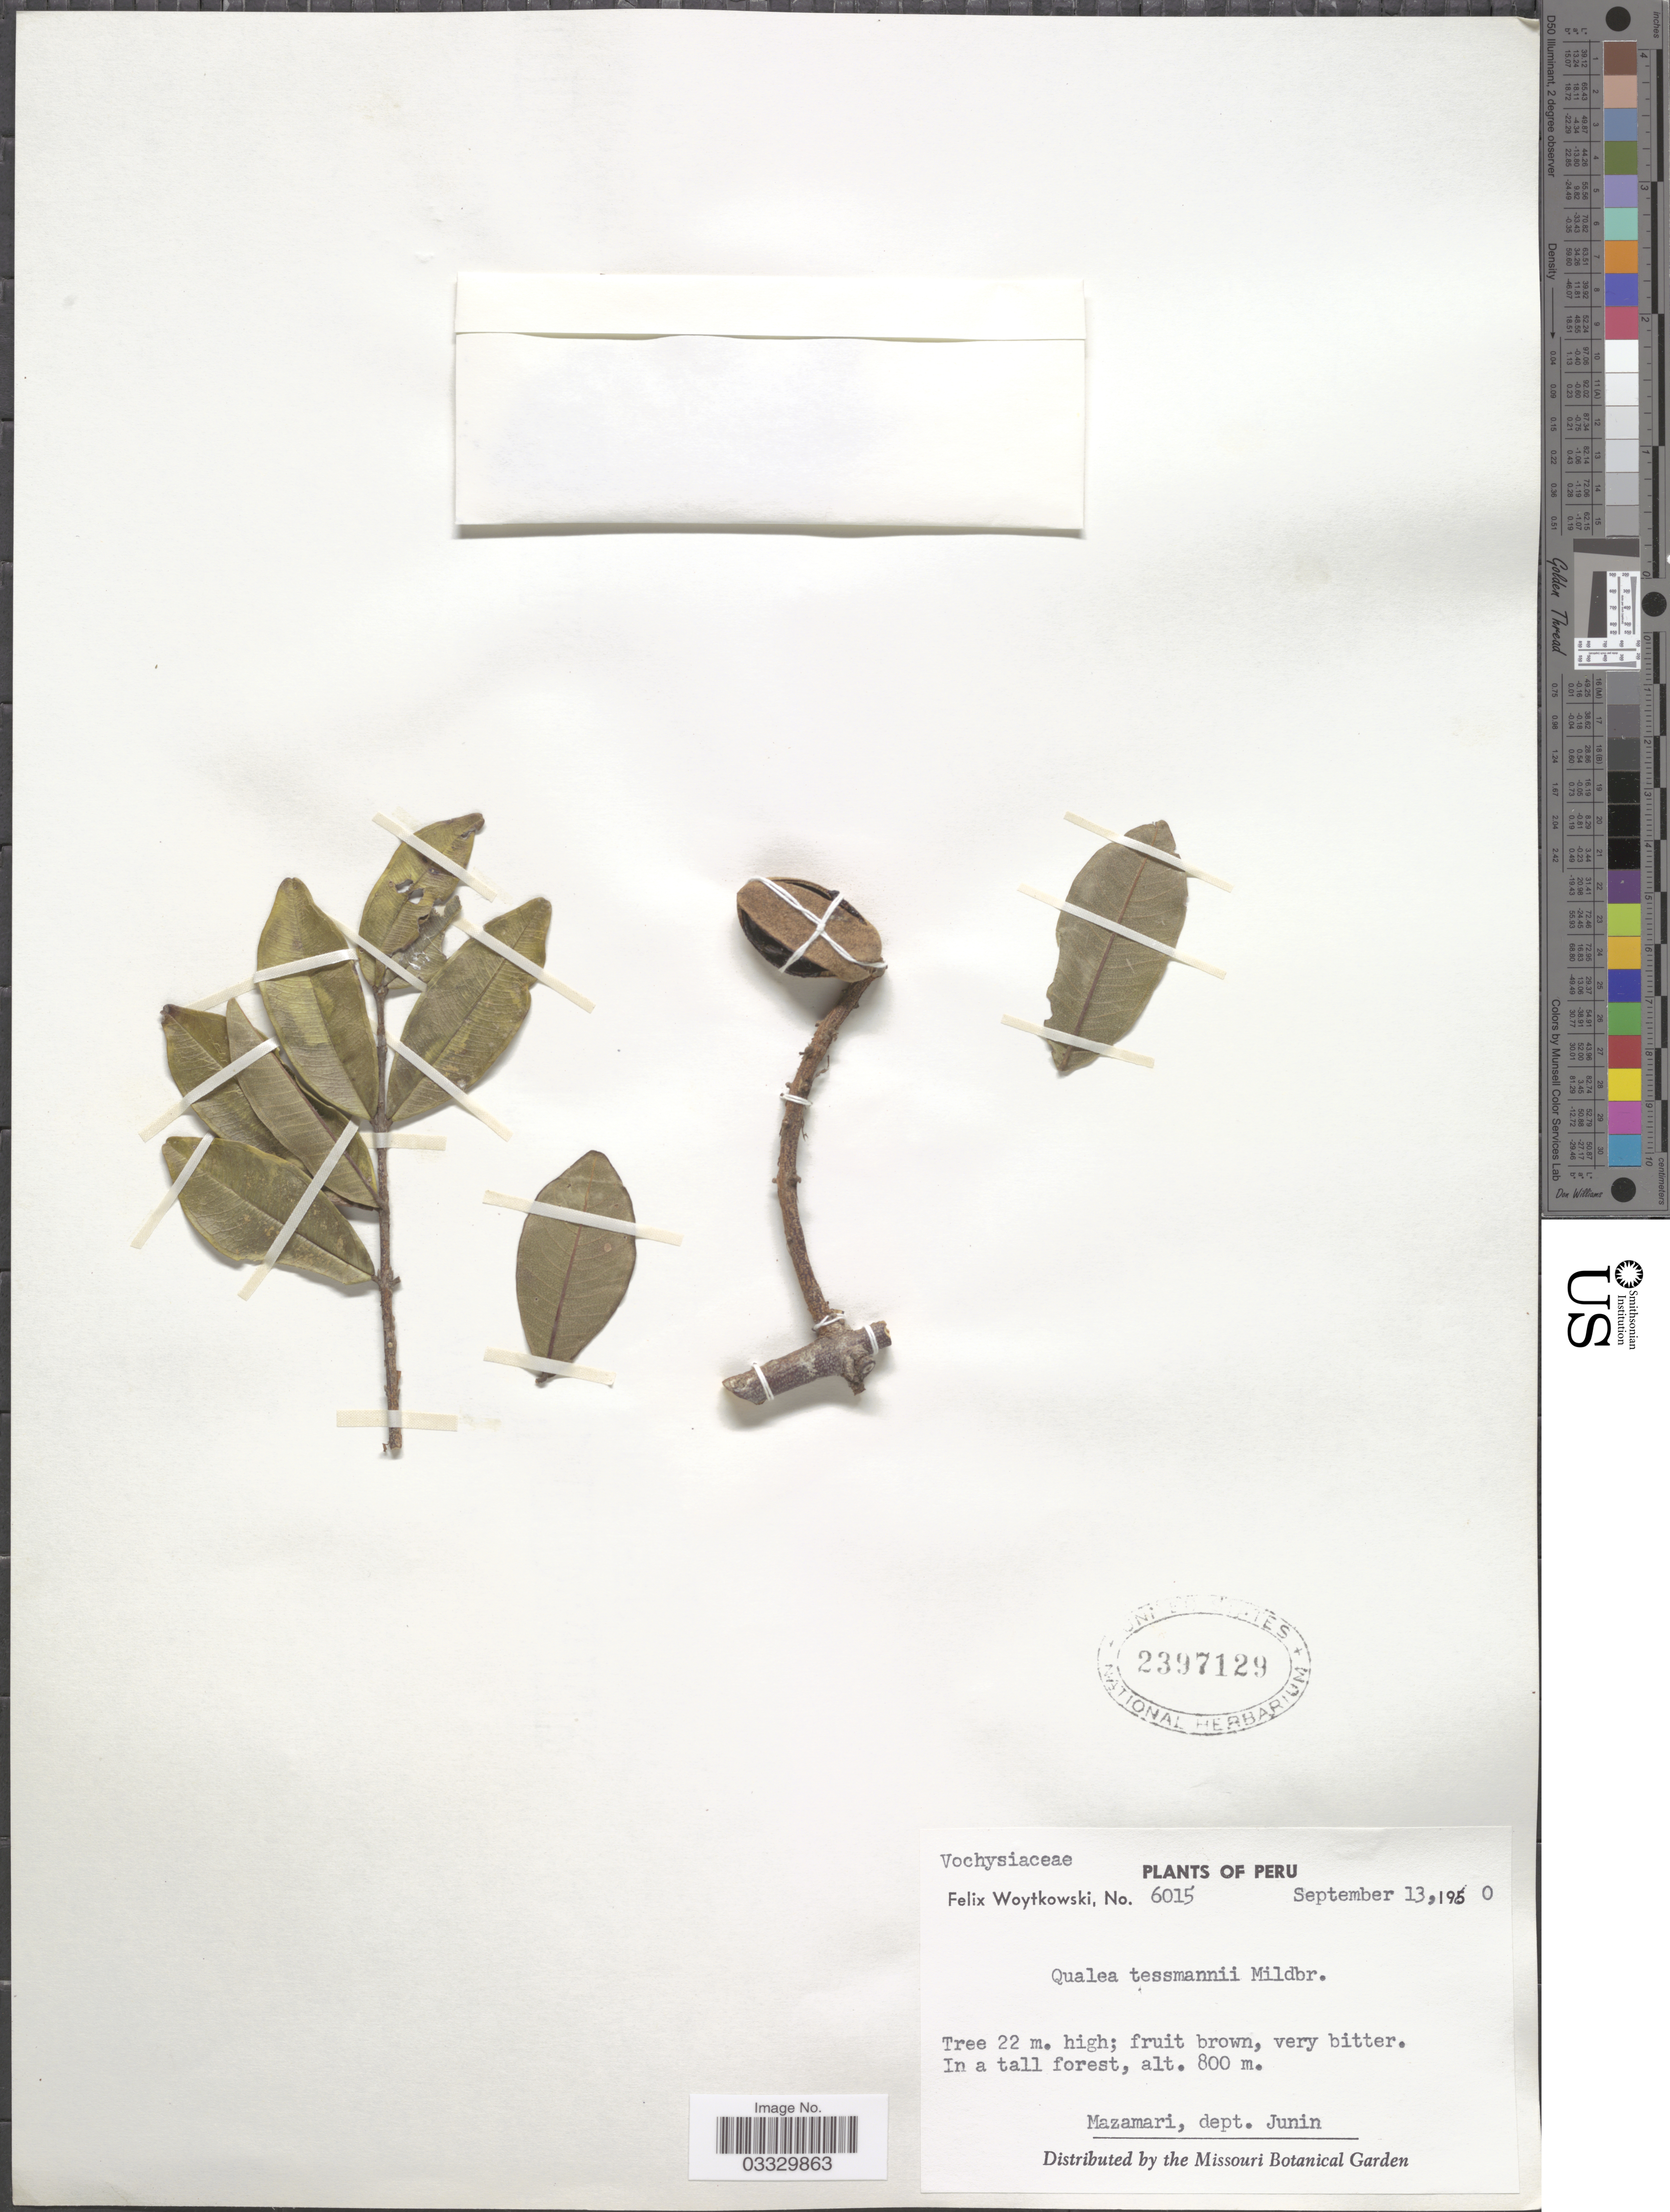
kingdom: Plantae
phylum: Tracheophyta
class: Magnoliopsida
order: Myrtales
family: Vochysiaceae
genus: Qualea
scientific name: Qualea tessmannii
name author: Mildbr.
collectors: F. Woytkowski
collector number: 6015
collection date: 1960-09-13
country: Peru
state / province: Junín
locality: Mazamari, dept. Junin.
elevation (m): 800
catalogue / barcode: US 2397129